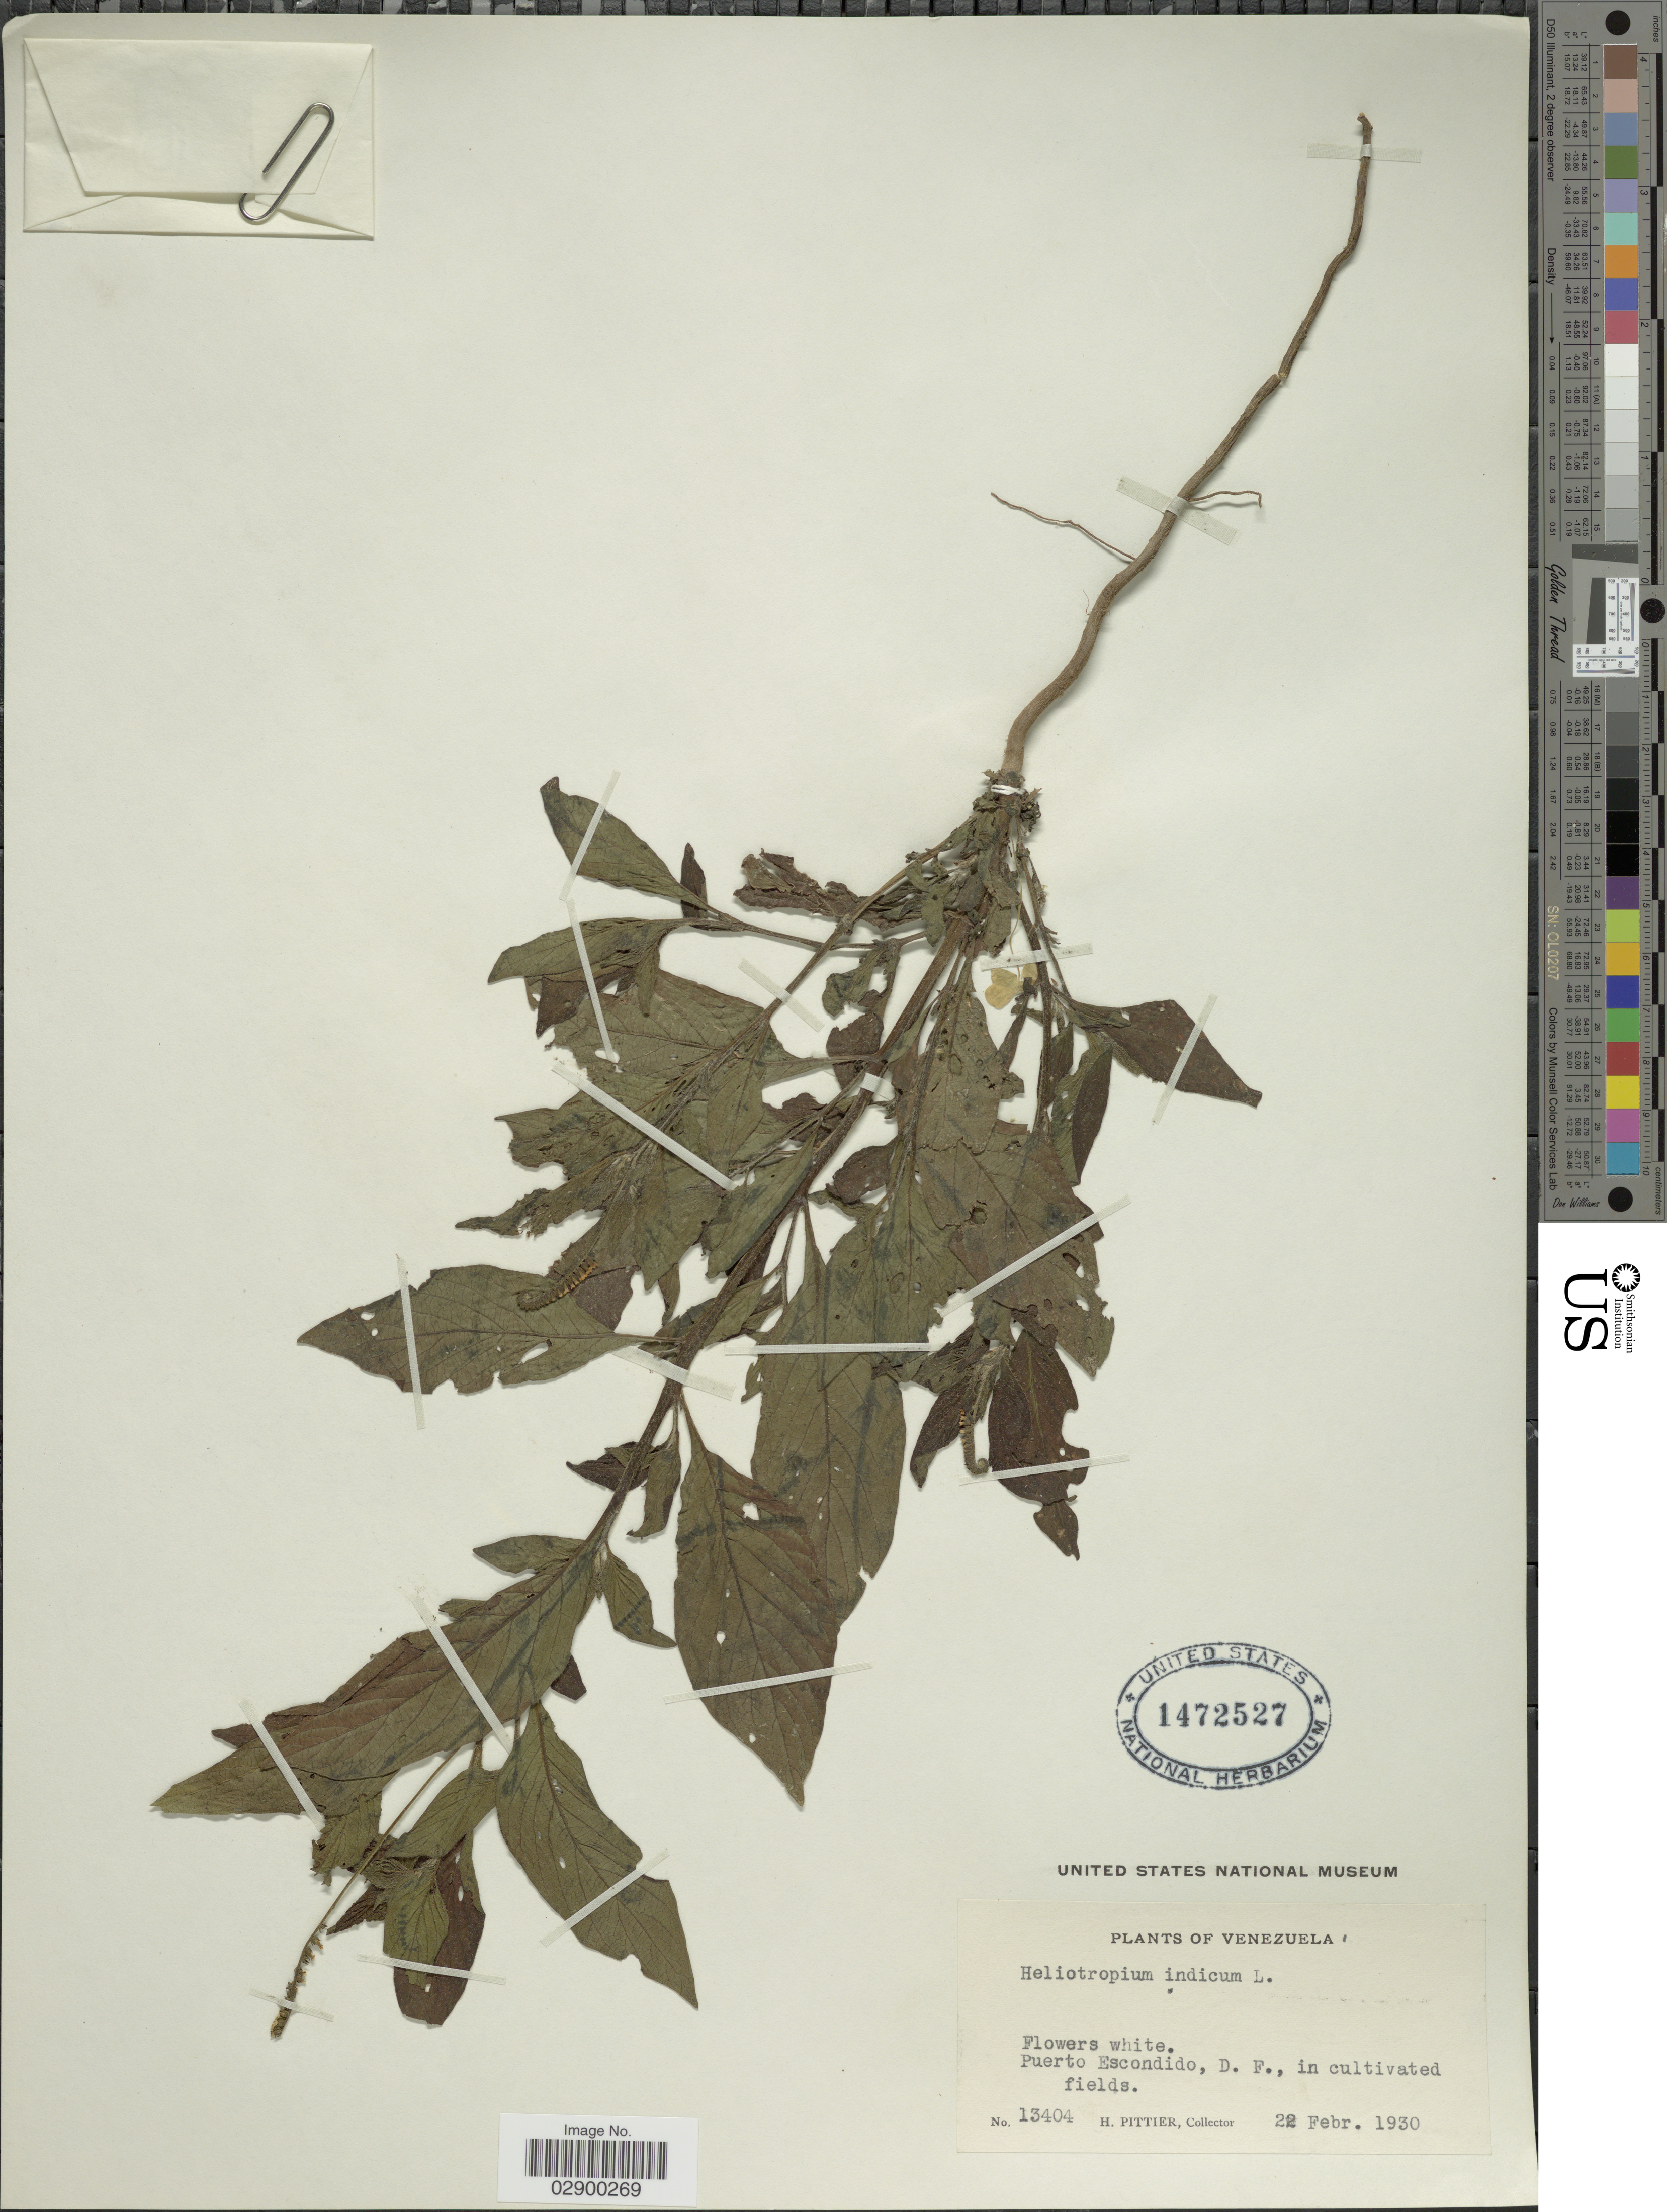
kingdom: Plantae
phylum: Tracheophyta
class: Magnoliopsida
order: Boraginales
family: Heliotropiaceae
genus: Heliotropium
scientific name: Heliotropium indicum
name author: L.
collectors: H. F. Pittier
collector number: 13404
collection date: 1930-02-22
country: Venezuela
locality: Puerto Escondido, D.F. in cultivated fields.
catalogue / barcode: US 1472527